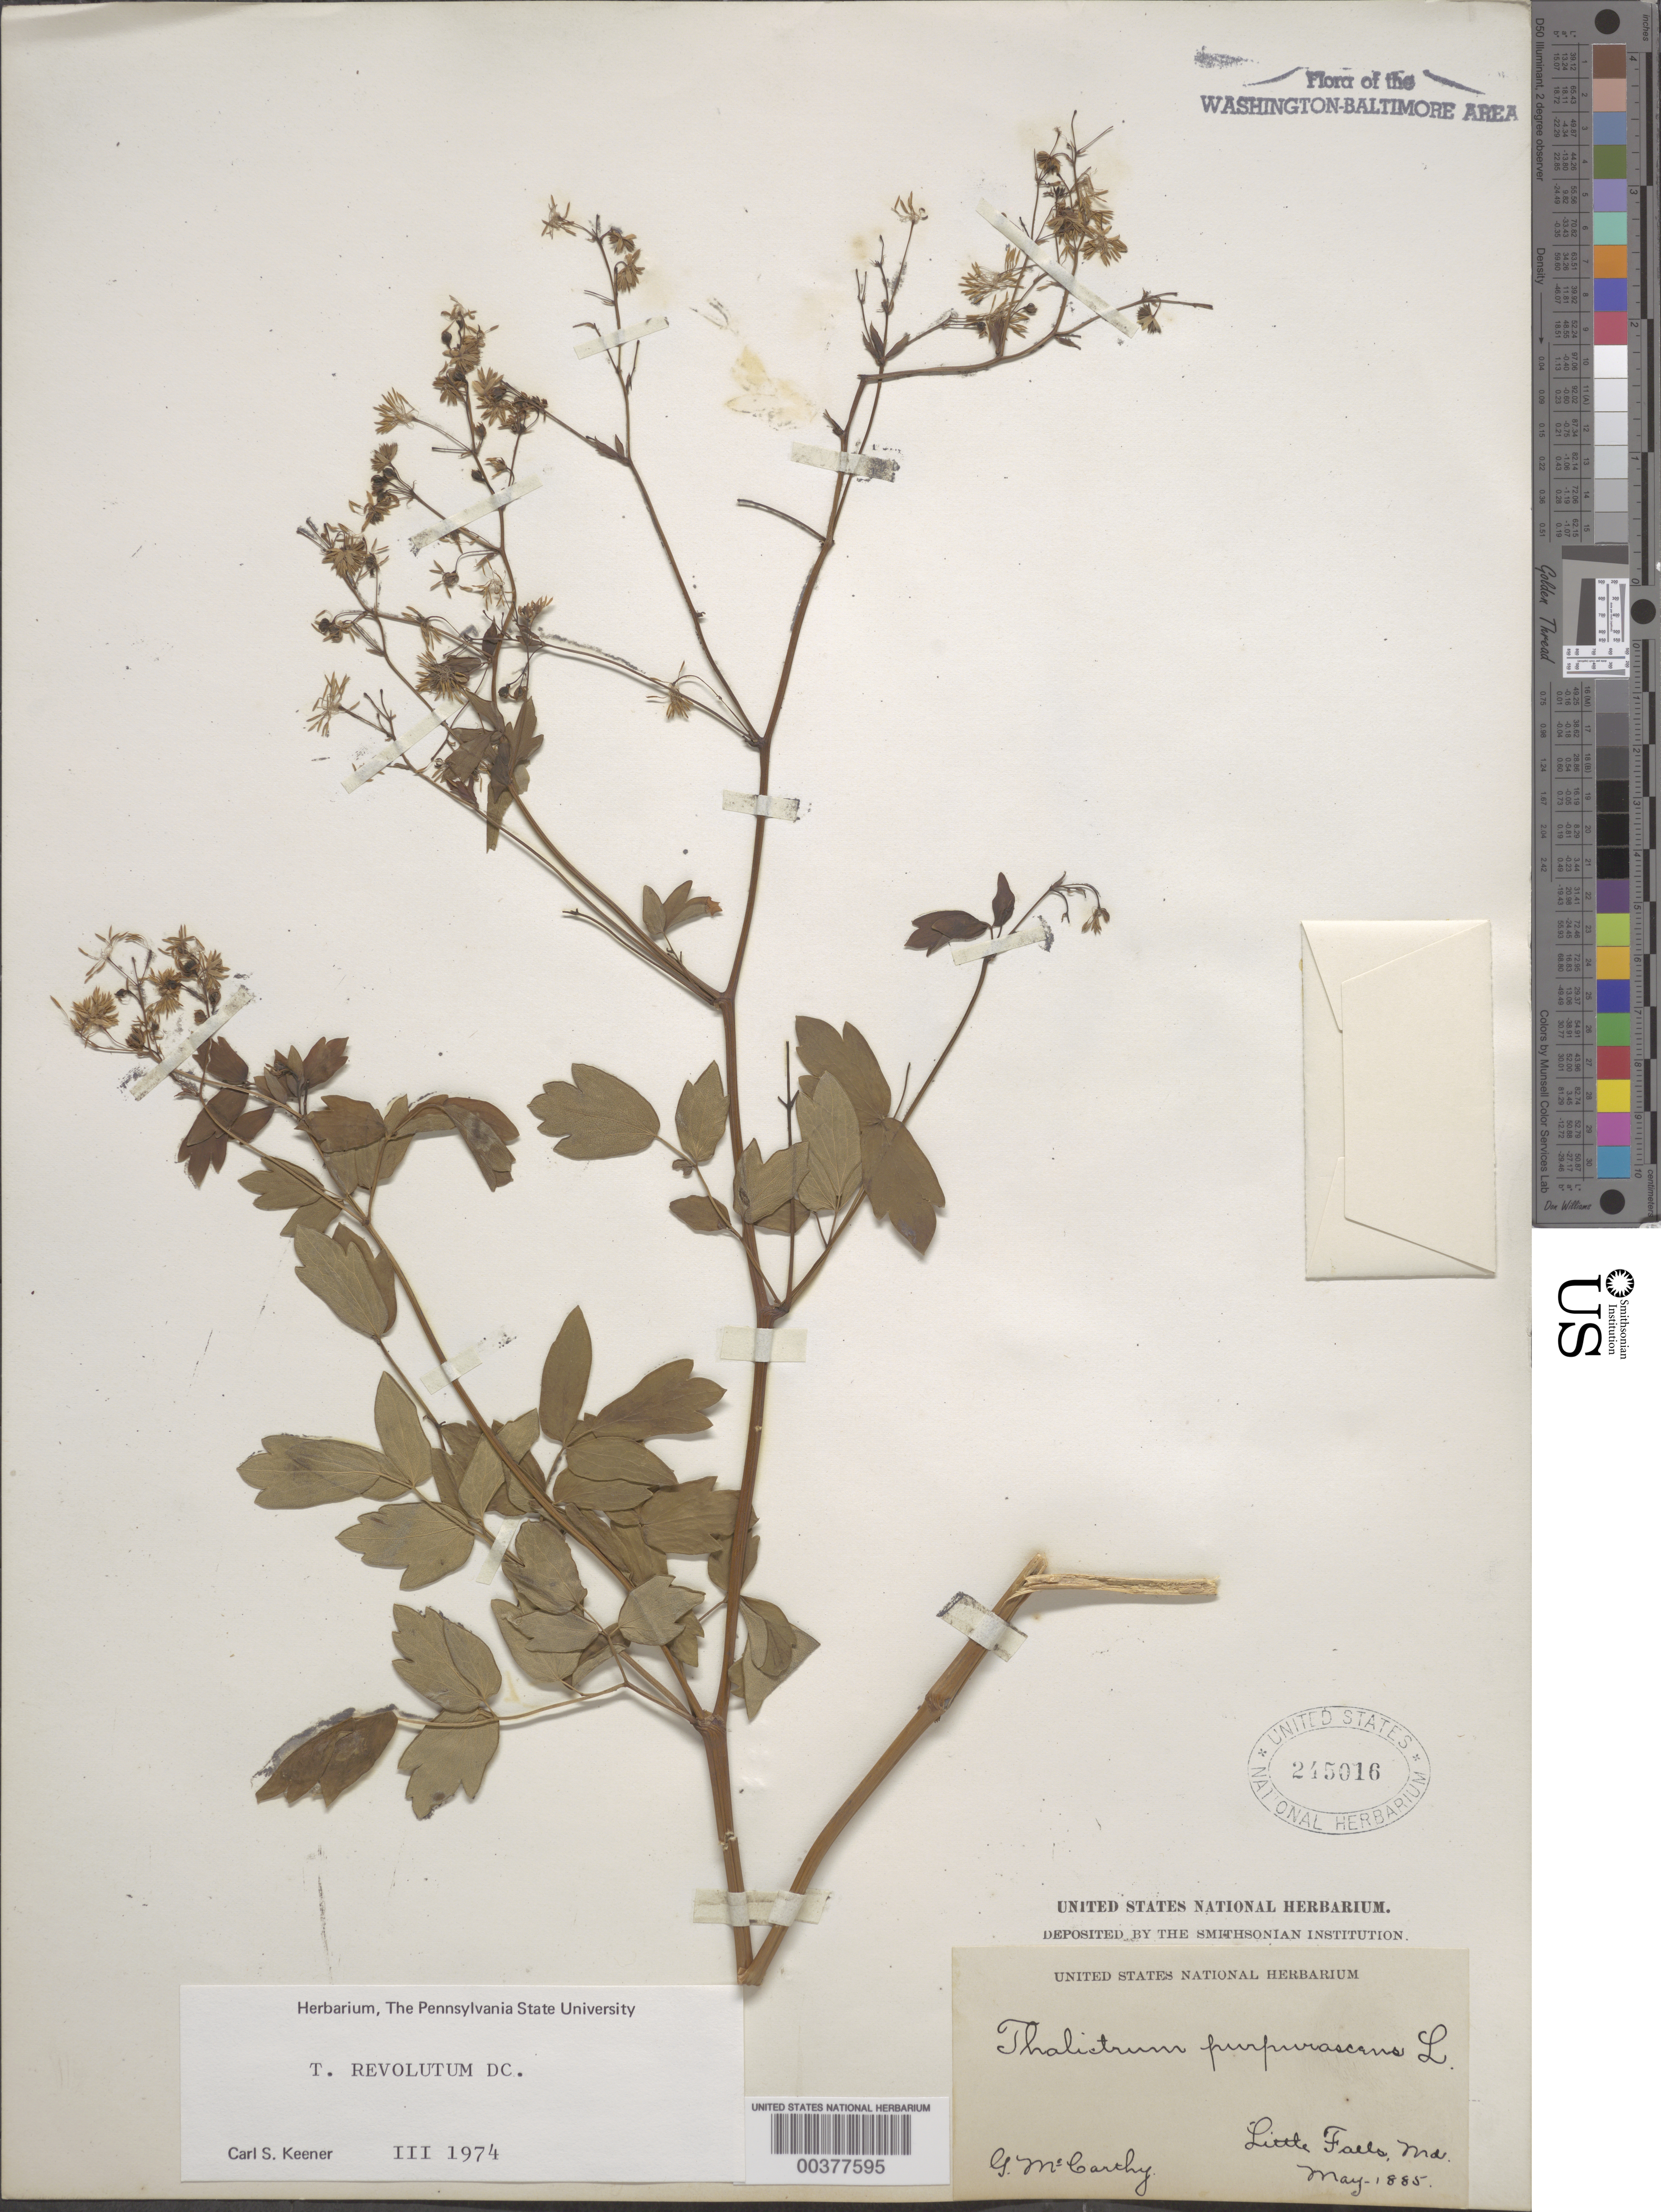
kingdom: Plantae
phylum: Tracheophyta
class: Magnoliopsida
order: Ranunculales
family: Ranunculaceae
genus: Thalictrum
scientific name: Thalictrum amphibolum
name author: Greene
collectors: G. McCarthy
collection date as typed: May 1885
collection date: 1885-05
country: United States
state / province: Maryland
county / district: Montgomery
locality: Little Falls C. & O. Canal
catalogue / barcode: US 245016